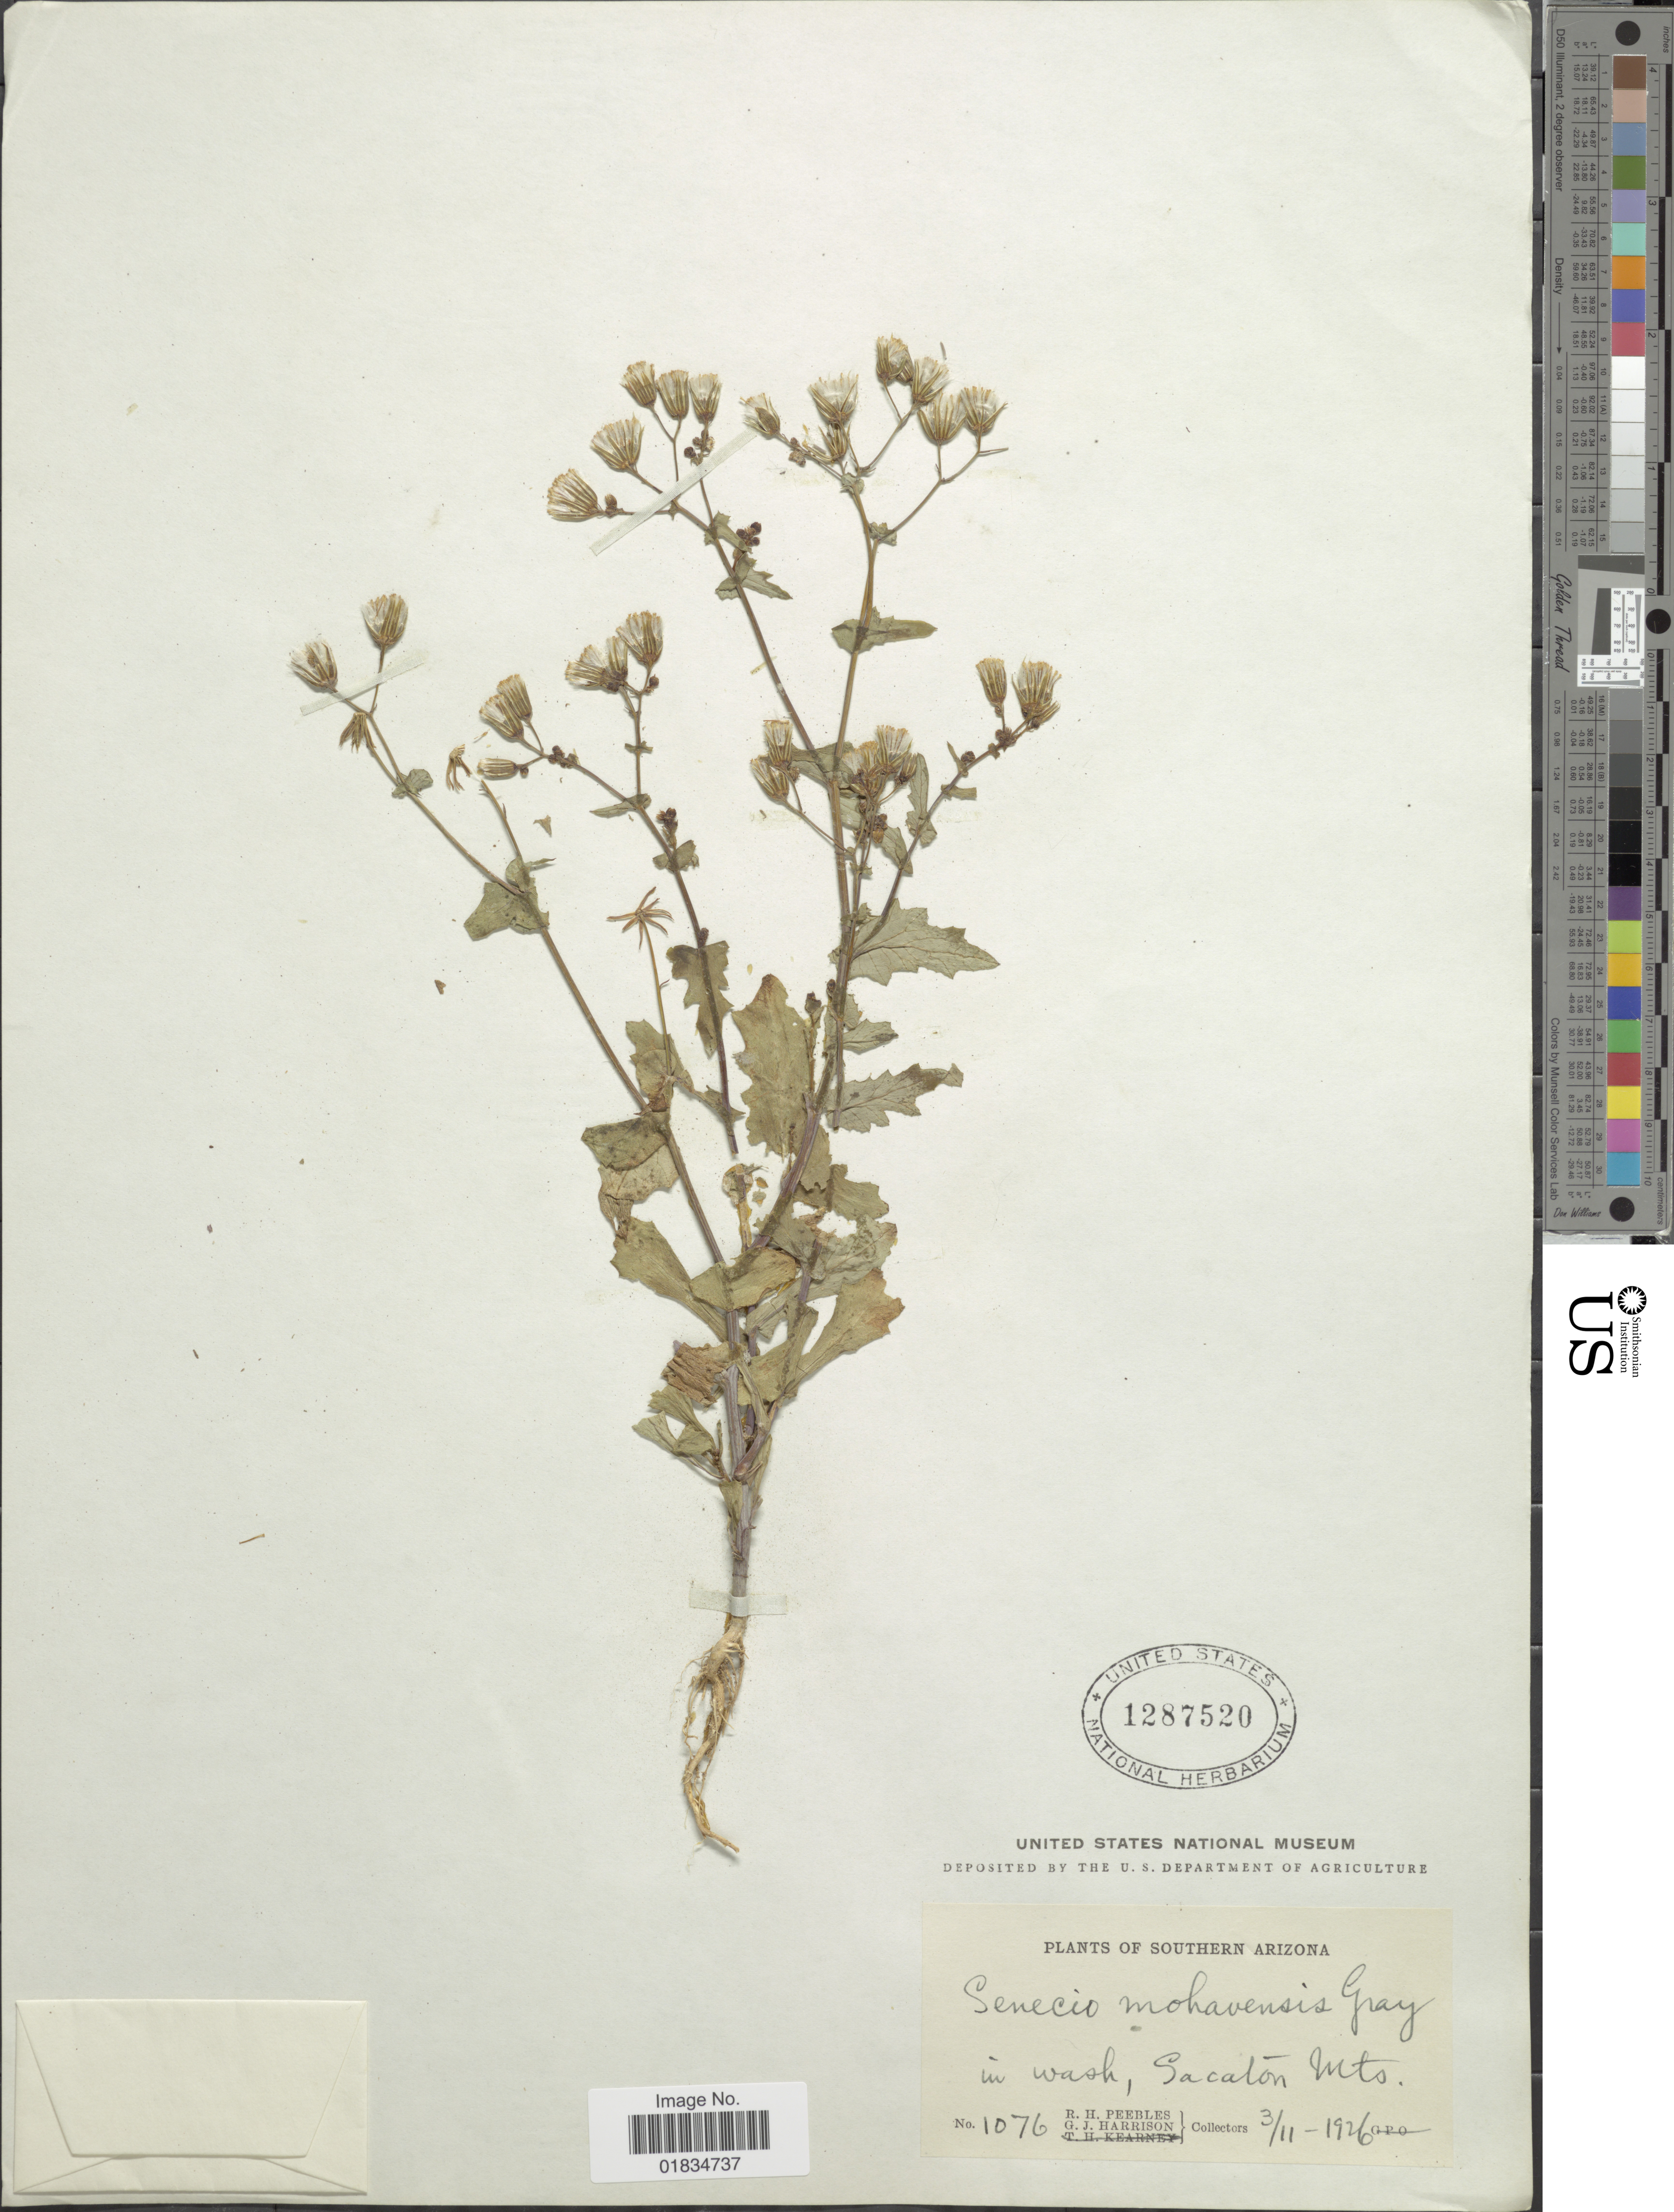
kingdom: Plantae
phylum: Tracheophyta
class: Magnoliopsida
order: Asterales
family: Asteraceae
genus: Senecio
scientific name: Senecio mohavensis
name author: A. Gray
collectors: R. H. Peebles & G. J. Harrison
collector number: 1076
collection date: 1926-03-11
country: United States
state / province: Arizona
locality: Southern Arizona, in wash, Sacaton Mts.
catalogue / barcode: US 1287520